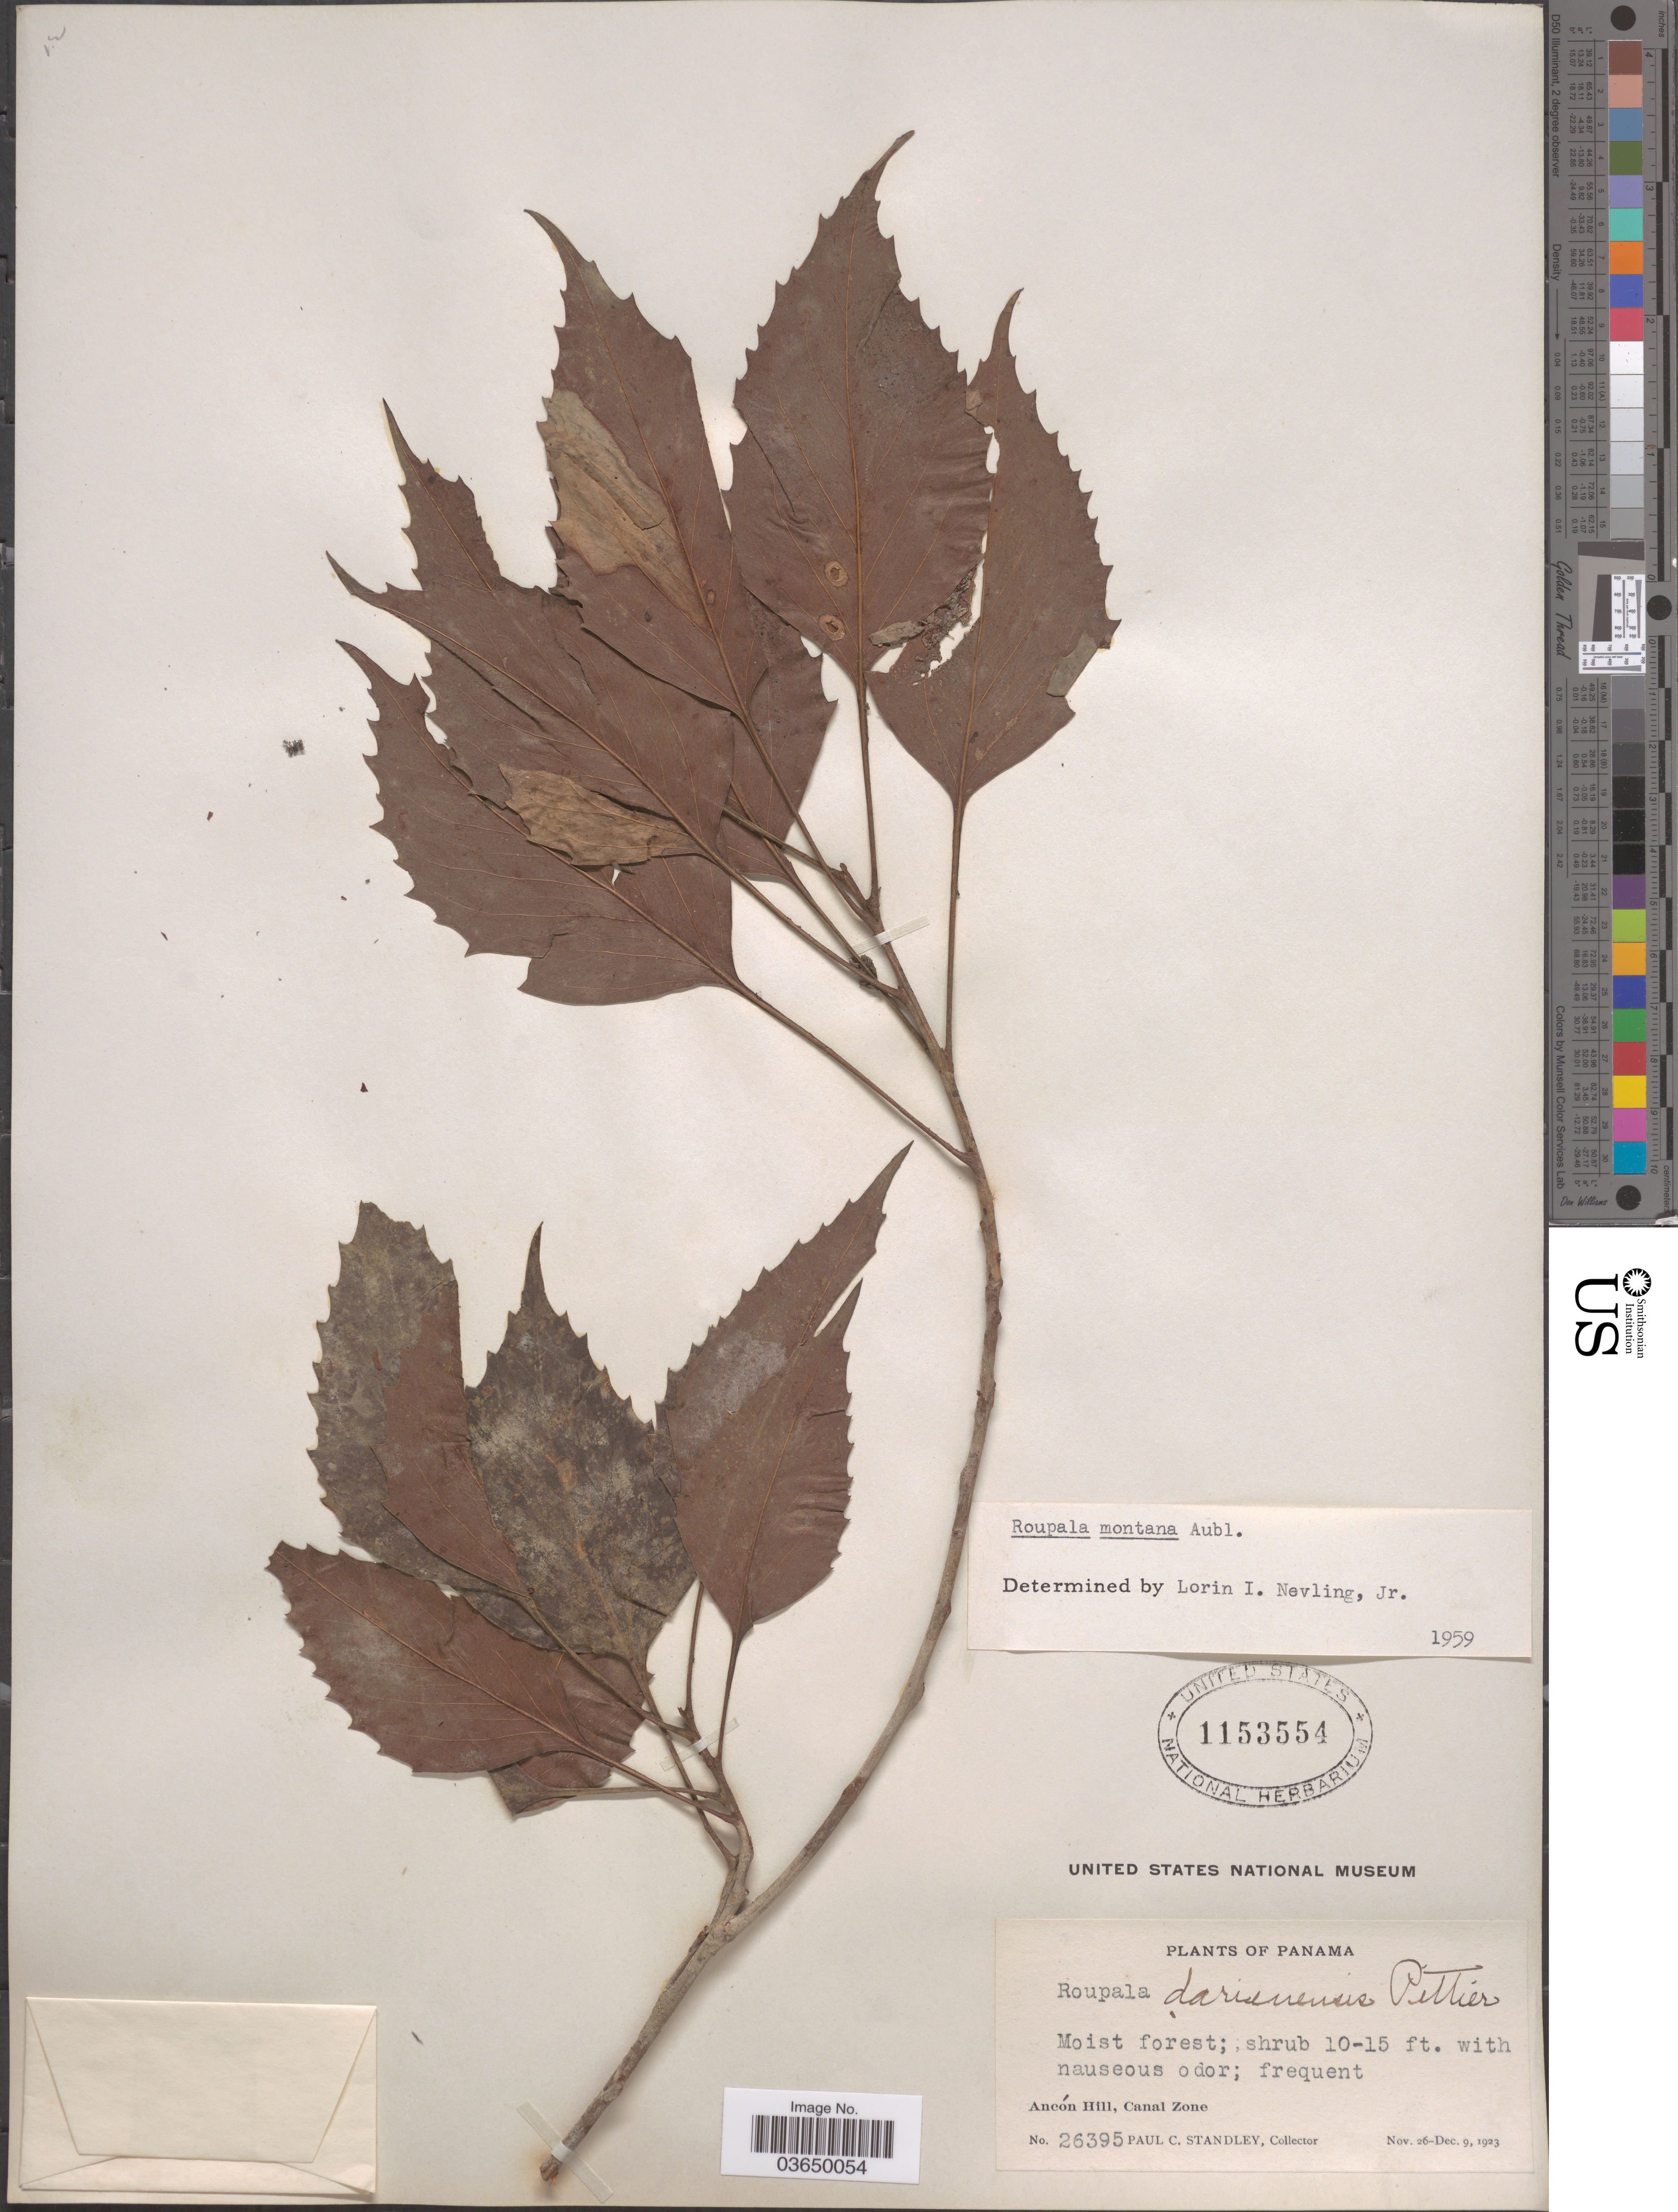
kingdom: Plantae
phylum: Tracheophyta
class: Magnoliopsida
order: Proteales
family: Proteaceae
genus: Roupala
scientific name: Roupala montana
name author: Aubl.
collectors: P. C. Standley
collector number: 26395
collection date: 1923-11-26/1923-12-09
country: Panama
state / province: Colón / Panamá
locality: Ancón Hill, Canal Zone.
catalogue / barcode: US 1153554